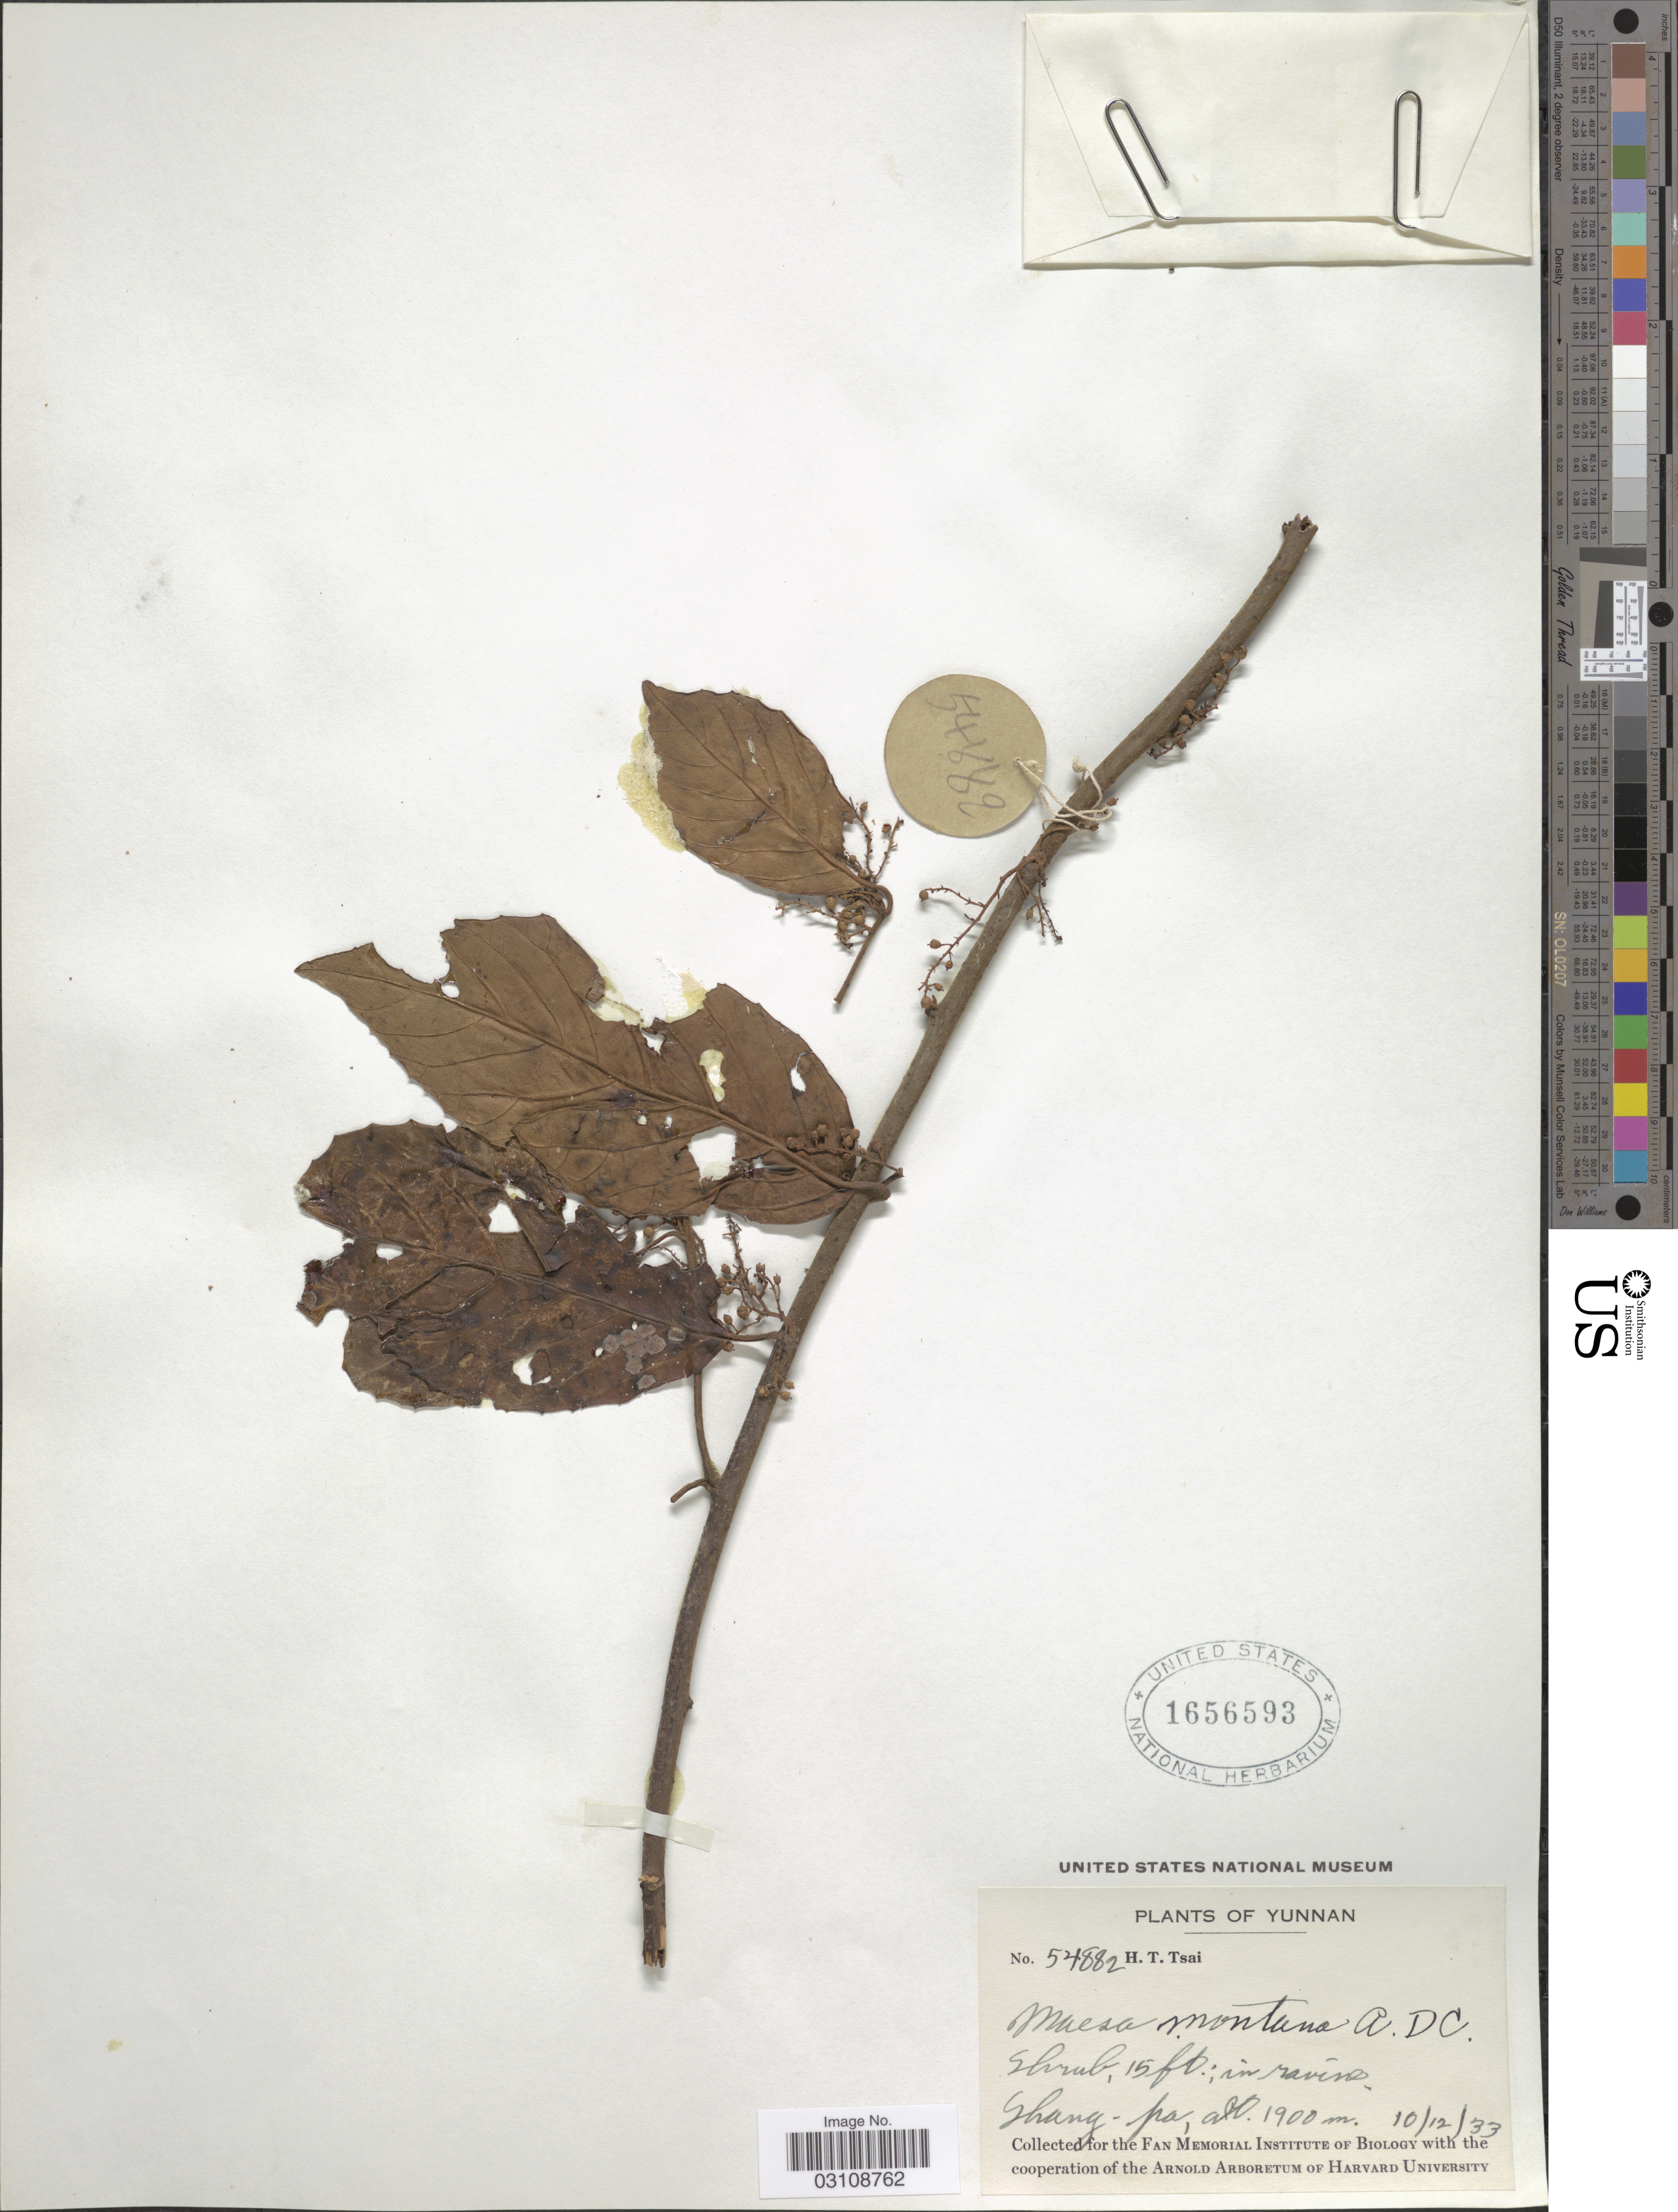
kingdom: Plantae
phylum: Tracheophyta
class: Magnoliopsida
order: Ericales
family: Primulaceae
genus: Maesa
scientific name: Maesa montana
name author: A. DC.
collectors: H. Tsai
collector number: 54882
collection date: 1933-12-10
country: China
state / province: Yunnan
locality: Shang-pa.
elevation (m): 1900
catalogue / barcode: US 1656593